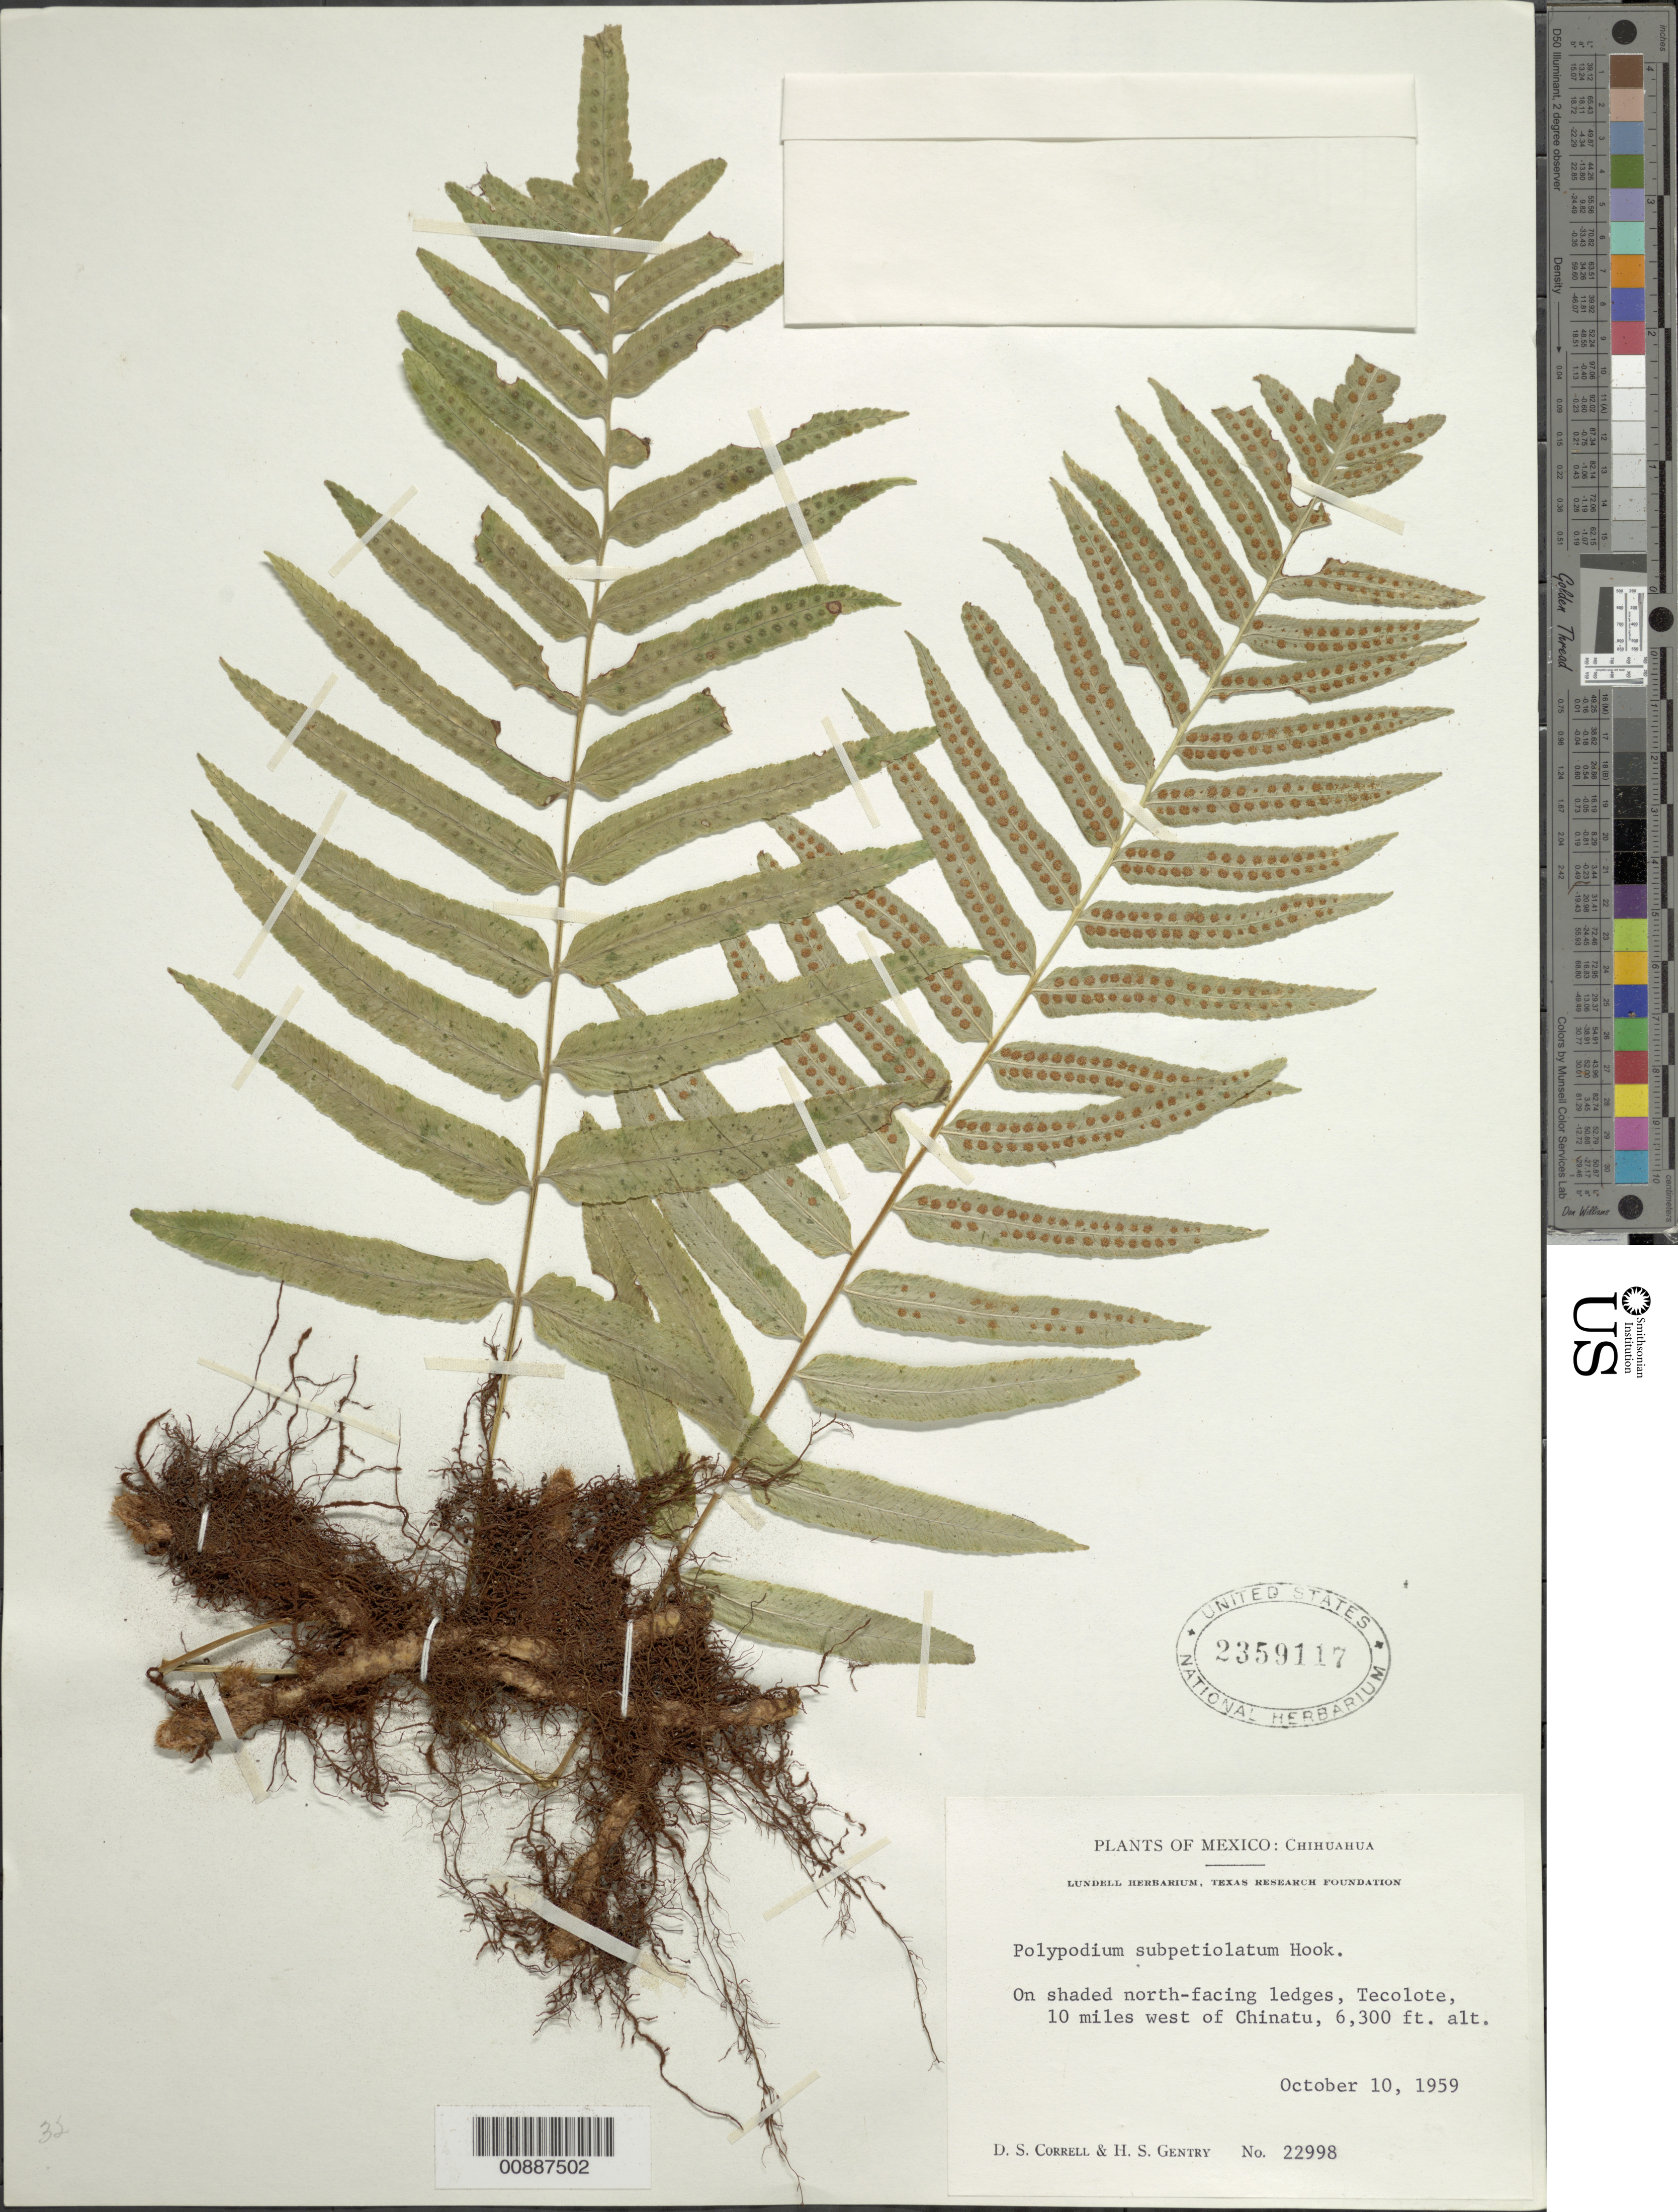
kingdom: Plantae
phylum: Tracheophyta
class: Polypodiopsida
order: Polypodiales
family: Polypodiaceae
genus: Polypodium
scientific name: Polypodium subpetiolatum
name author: Hook.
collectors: D. S. Correll & H. S. Gentry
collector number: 22998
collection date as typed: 10 Oct 1959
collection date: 1959-10-10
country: Mexico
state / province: Chihuahua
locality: Tecolote, 10 miles west of Chinatu, Chihuahua.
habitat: On shaded north-facing ledges.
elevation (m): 1920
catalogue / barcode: US 2359117